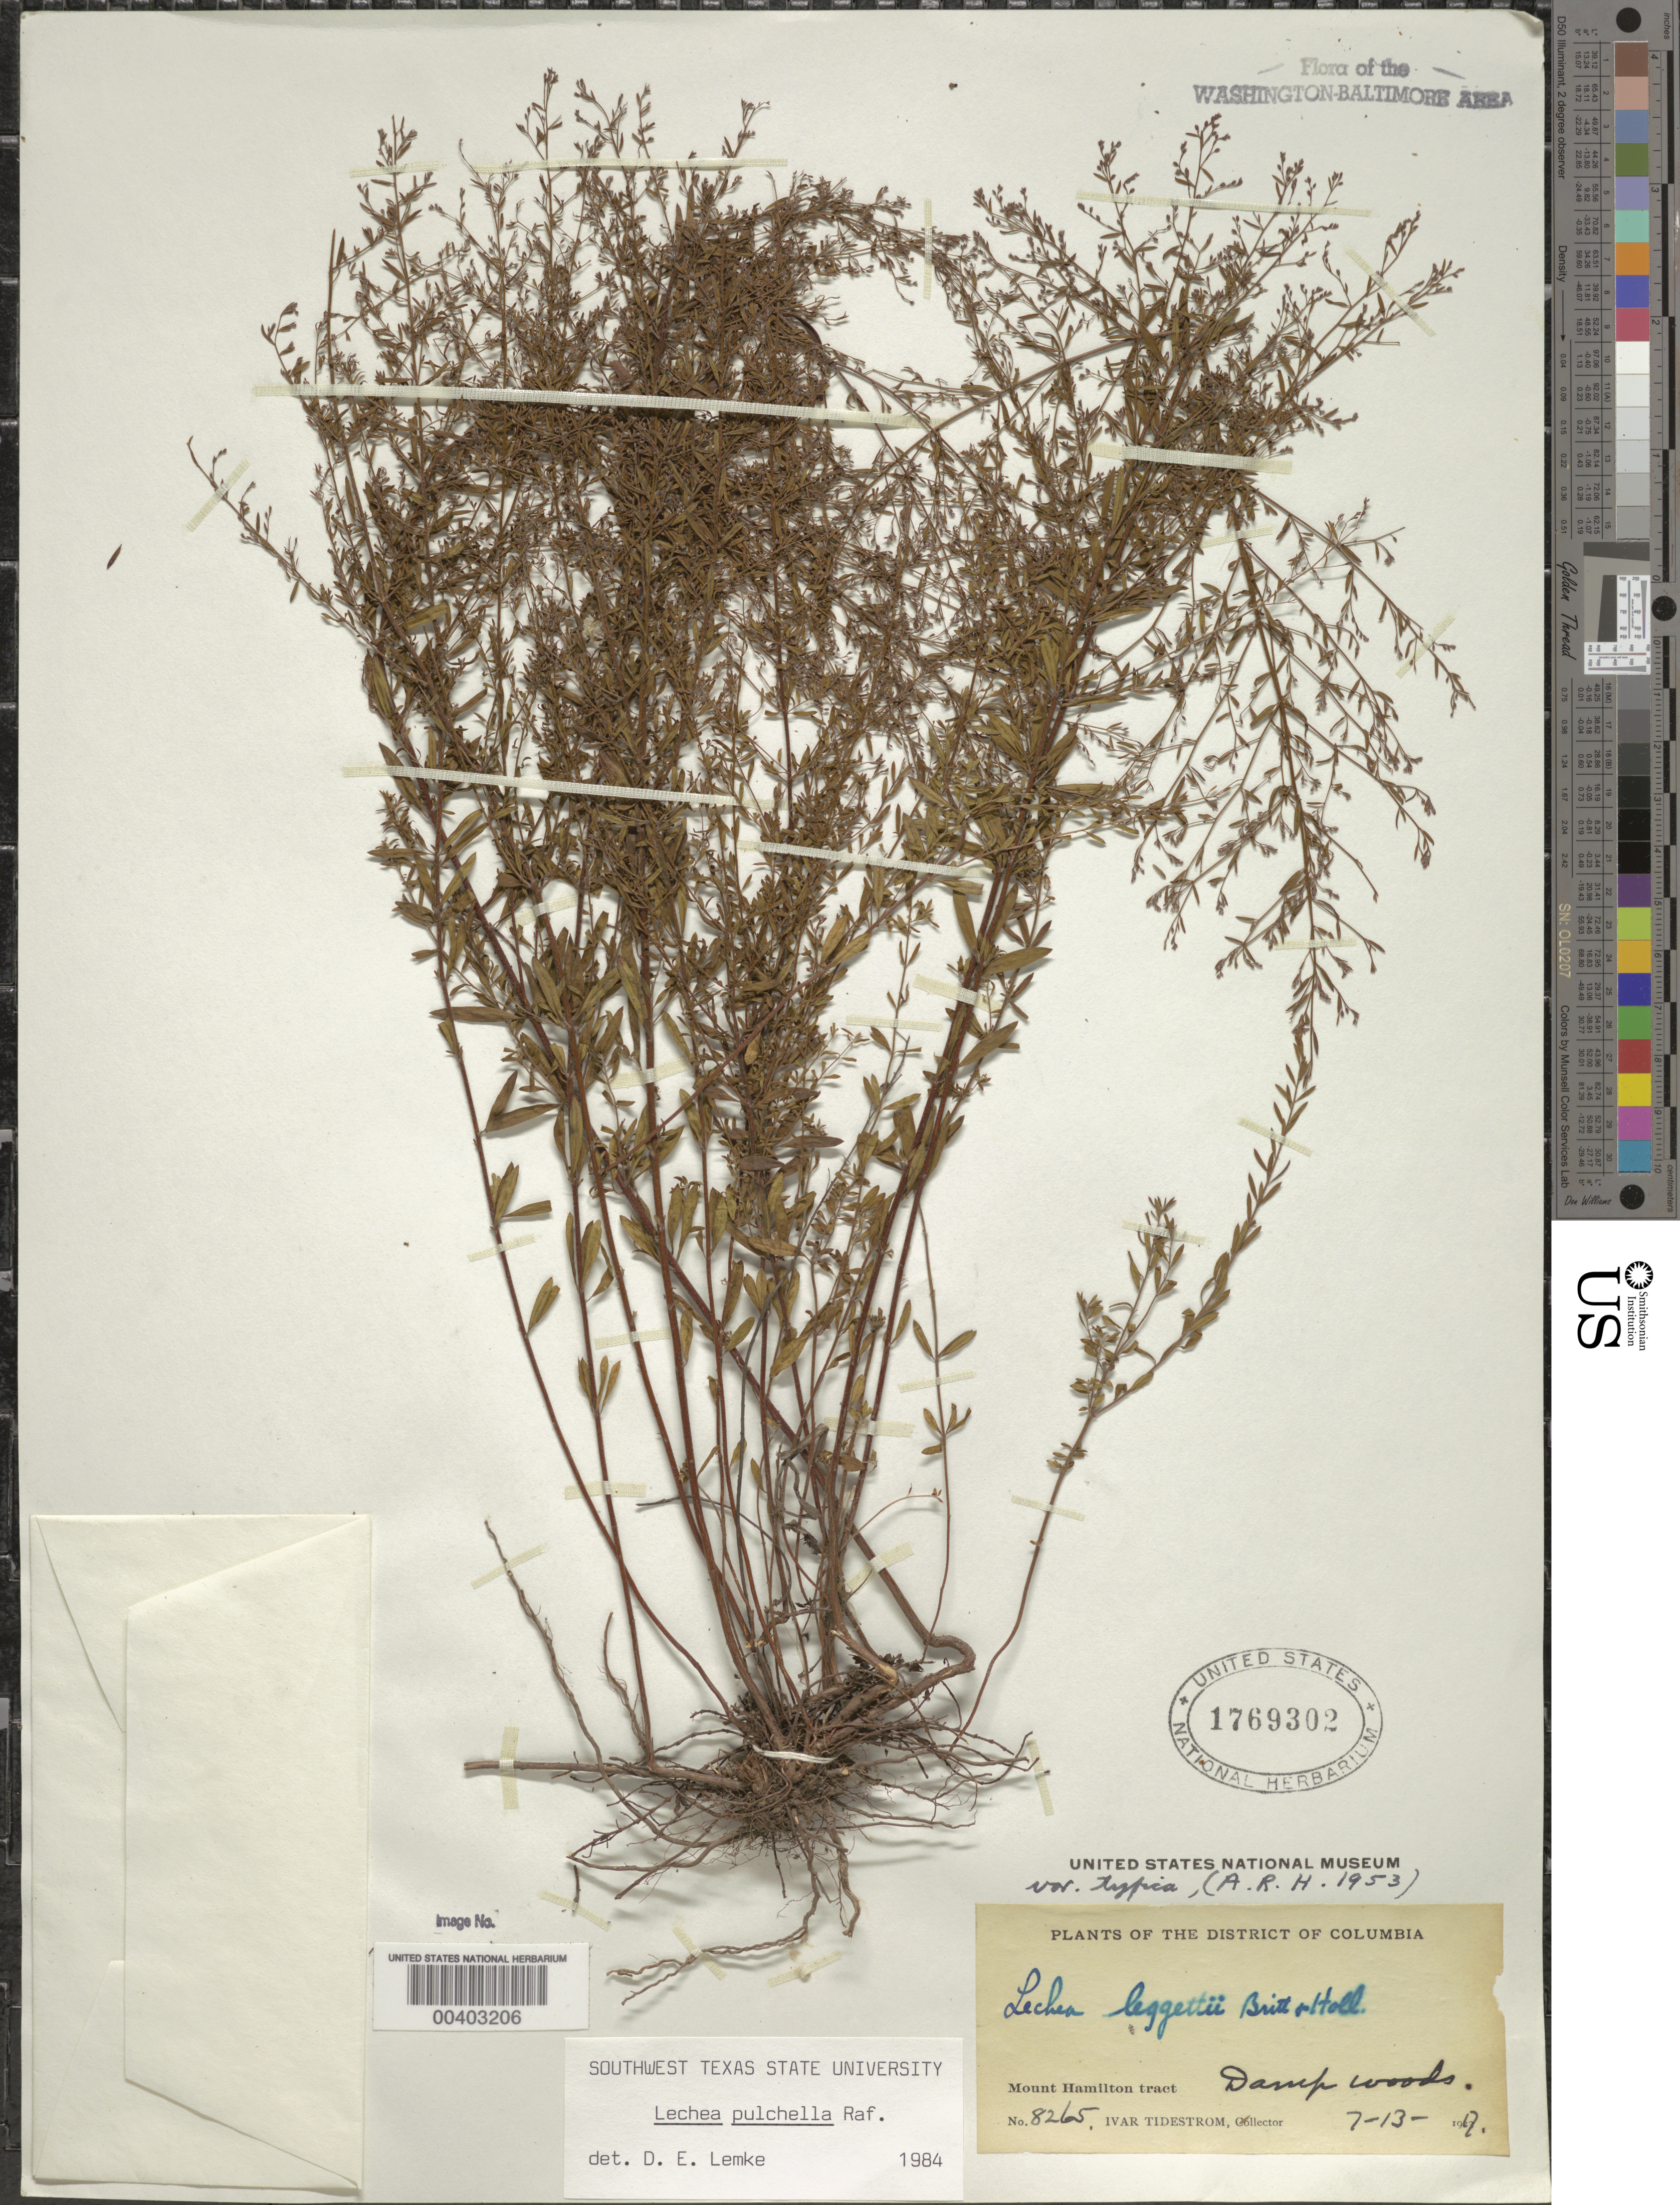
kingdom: Plantae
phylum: Tracheophyta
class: Magnoliopsida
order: Malvales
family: Cistaceae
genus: Lechea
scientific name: Lechea pulchella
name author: Raf.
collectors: I. F. Tidestrom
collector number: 8265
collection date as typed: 13 Jul 1917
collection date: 1917-07-13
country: United States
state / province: District of Columbia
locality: Mount Hamilton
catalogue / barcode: US 1769302